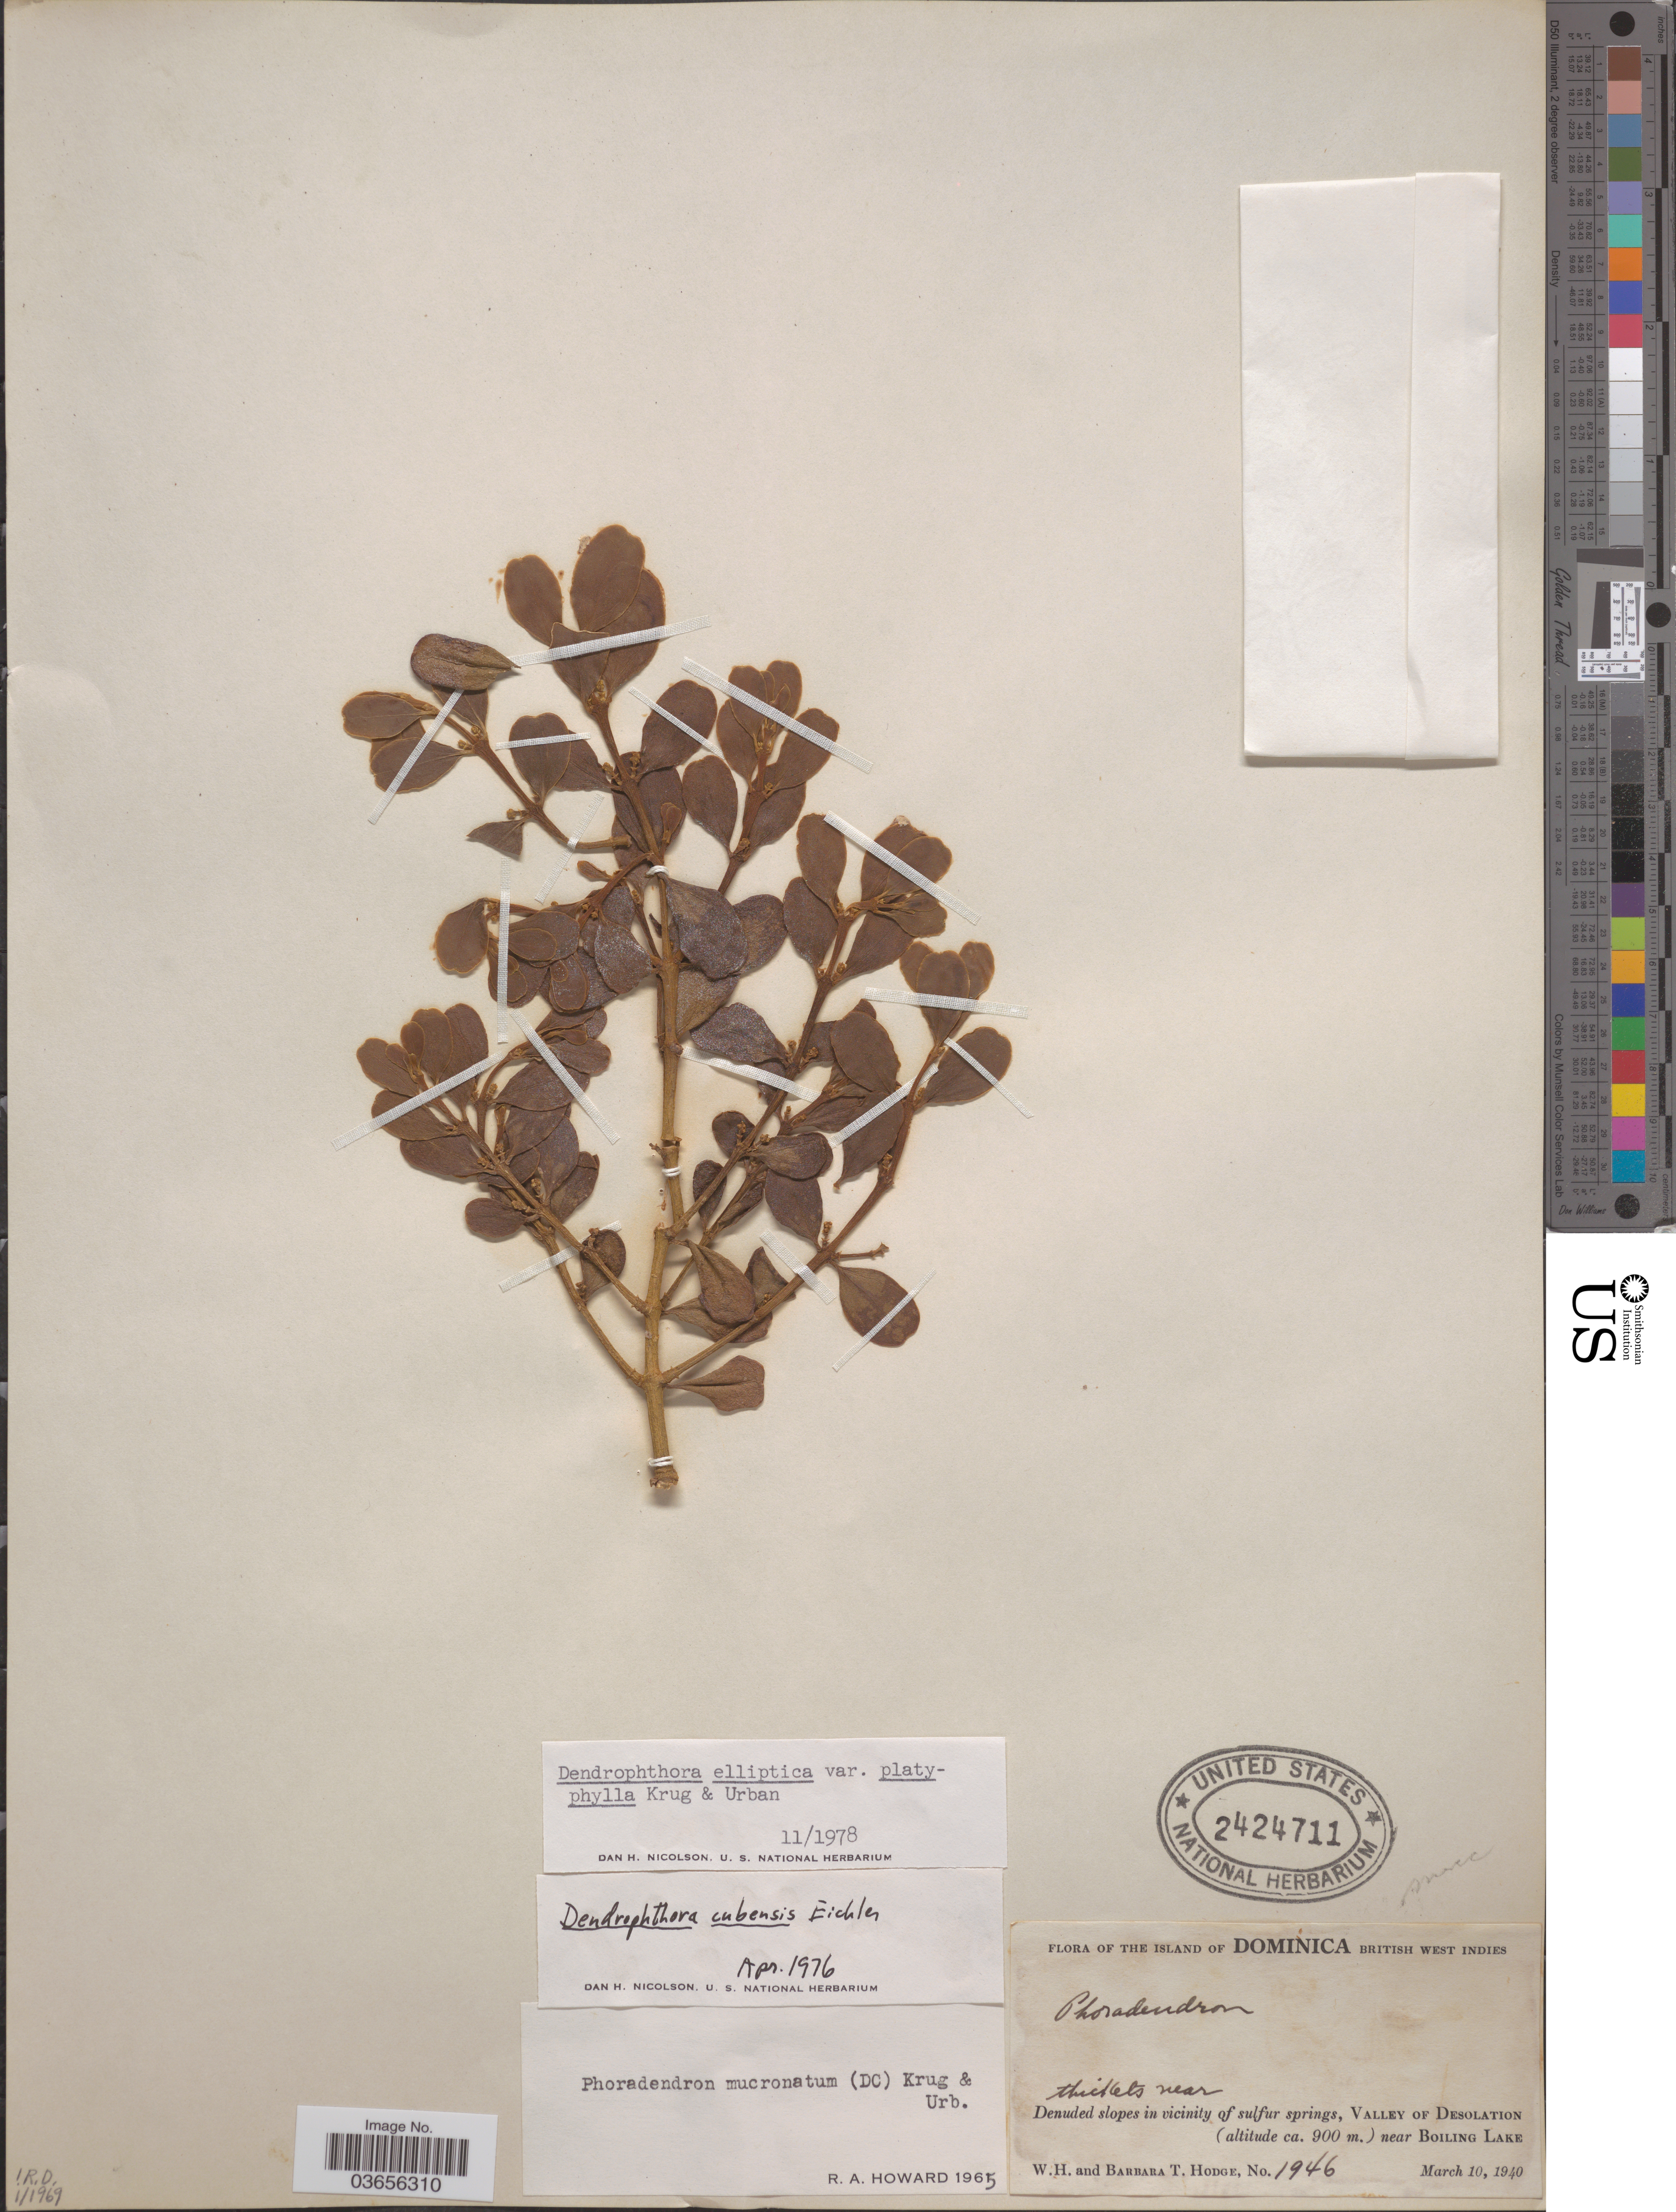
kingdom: Plantae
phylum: Tracheophyta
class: Magnoliopsida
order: Santalales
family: Viscaceae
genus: Dendrophthora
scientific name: Dendrophthora elliptica var. platyphylla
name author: Krug & Urb.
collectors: W. Hodge & B. Hodge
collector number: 1946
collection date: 1940-03-10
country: Dominica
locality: The Island of Dominica British West Indies. Denuded slopes in vicinity of sulfur springs, Valley of Desolation near Boiling Lake.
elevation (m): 900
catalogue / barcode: US 2424711